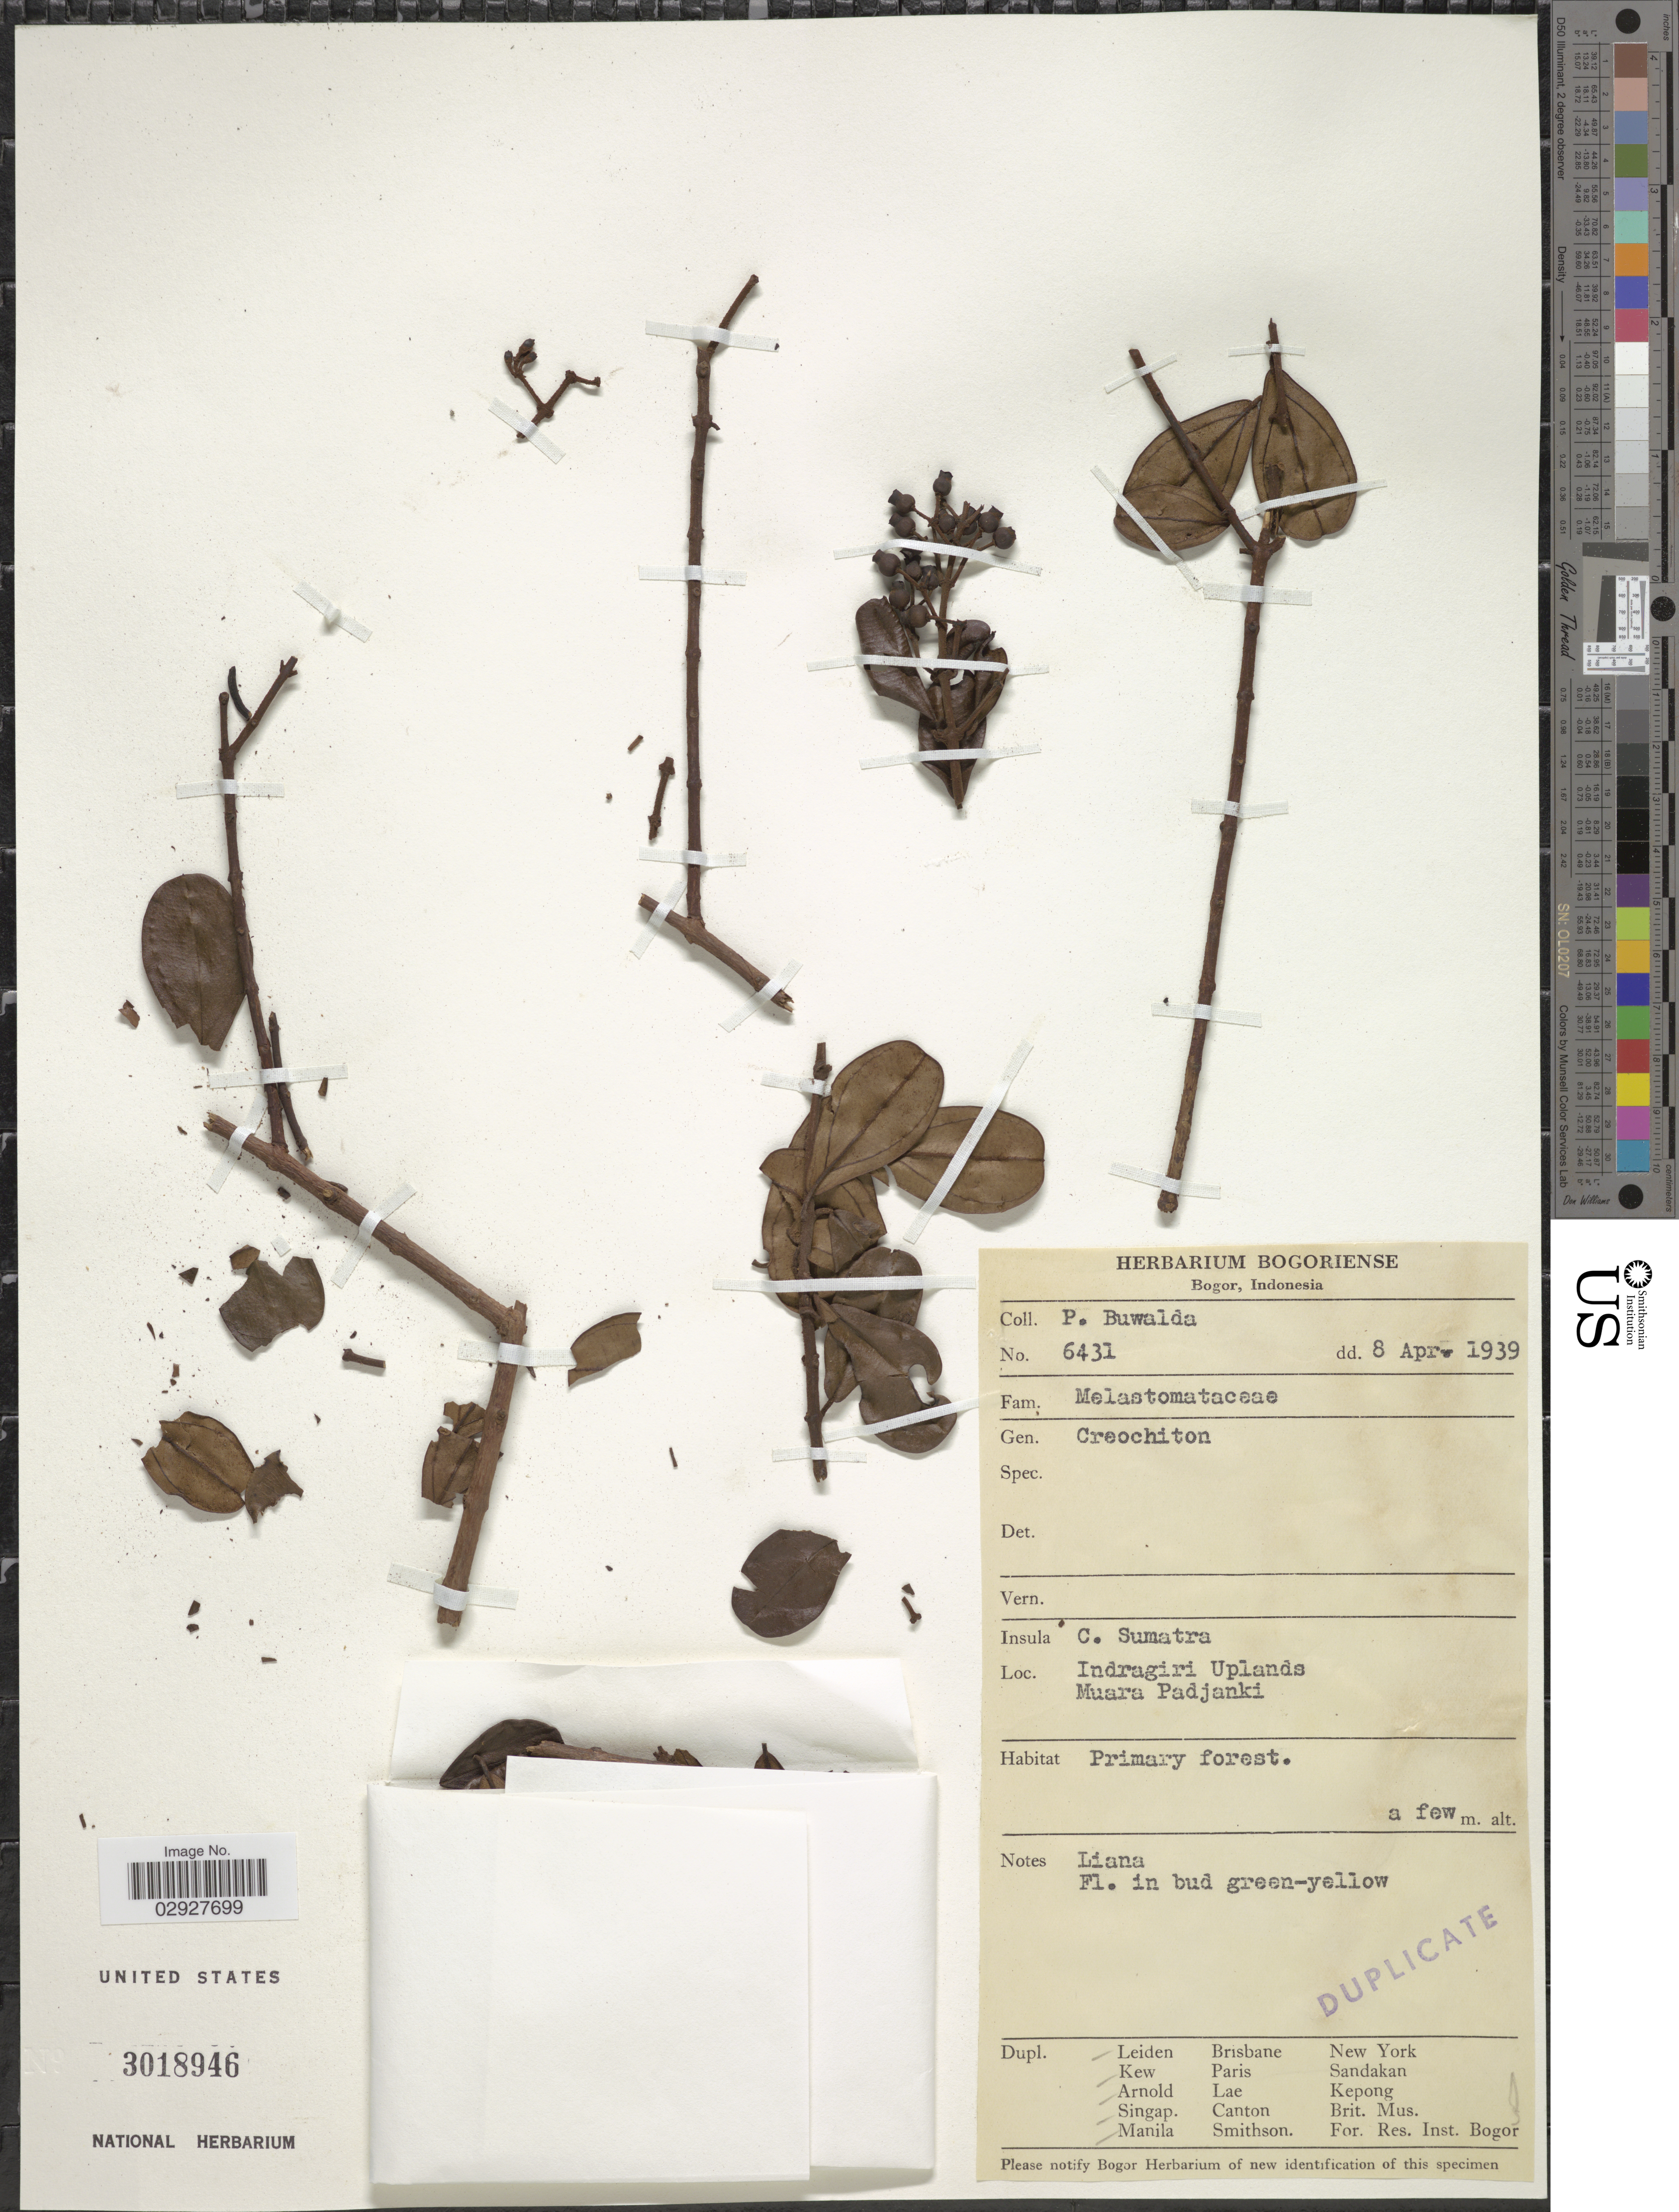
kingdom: Plantae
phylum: Tracheophyta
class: Magnoliopsida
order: Myrtales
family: Melastomataceae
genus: Sonerila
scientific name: Sonerila sp.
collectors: P. Buwalda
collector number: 6431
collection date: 1939-04-08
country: Indonesia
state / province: Sumatra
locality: Insula C. Sumatra. Indragiri Uplands, Muara Pagjanki.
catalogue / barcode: US 3018946